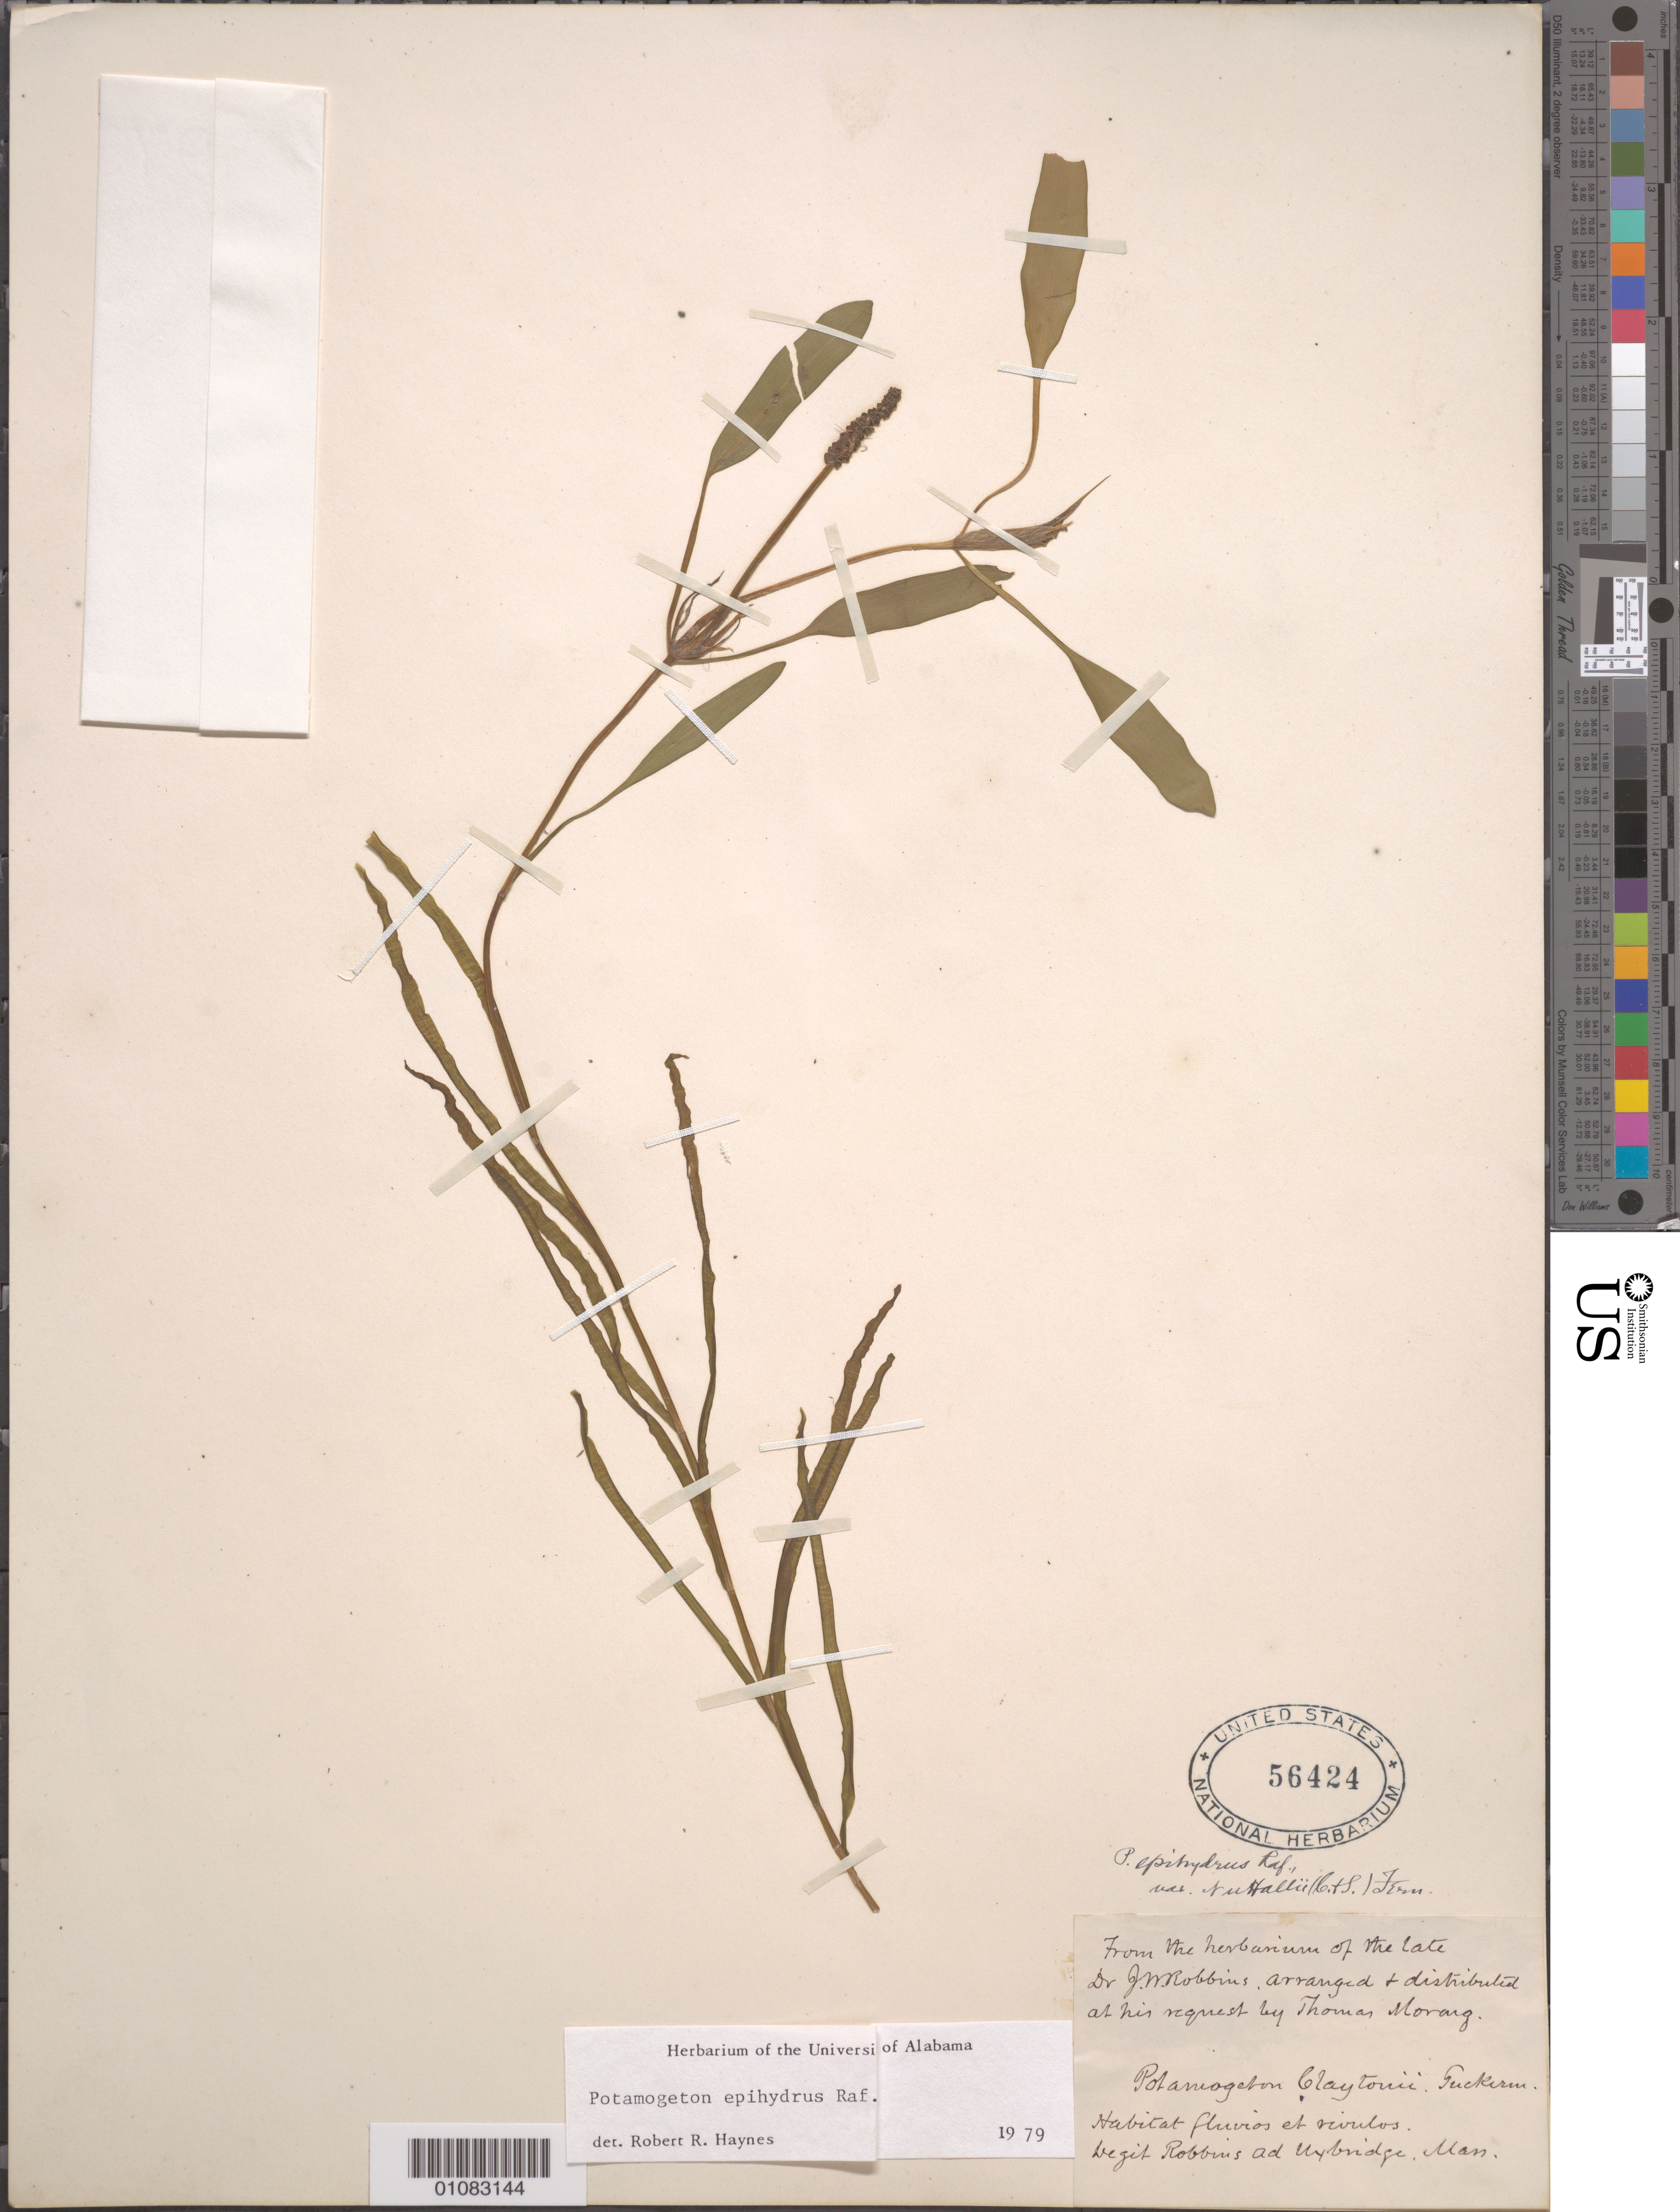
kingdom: Plantae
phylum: Tracheophyta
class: Liliopsida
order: Alismatales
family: Potamogetonaceae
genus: Potamogeton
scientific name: Potamogeton epihydrus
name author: Raf.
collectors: J. W. Robbins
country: United States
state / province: Massachusetts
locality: Uxbridge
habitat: In rivers and rivulets.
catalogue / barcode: US 56424